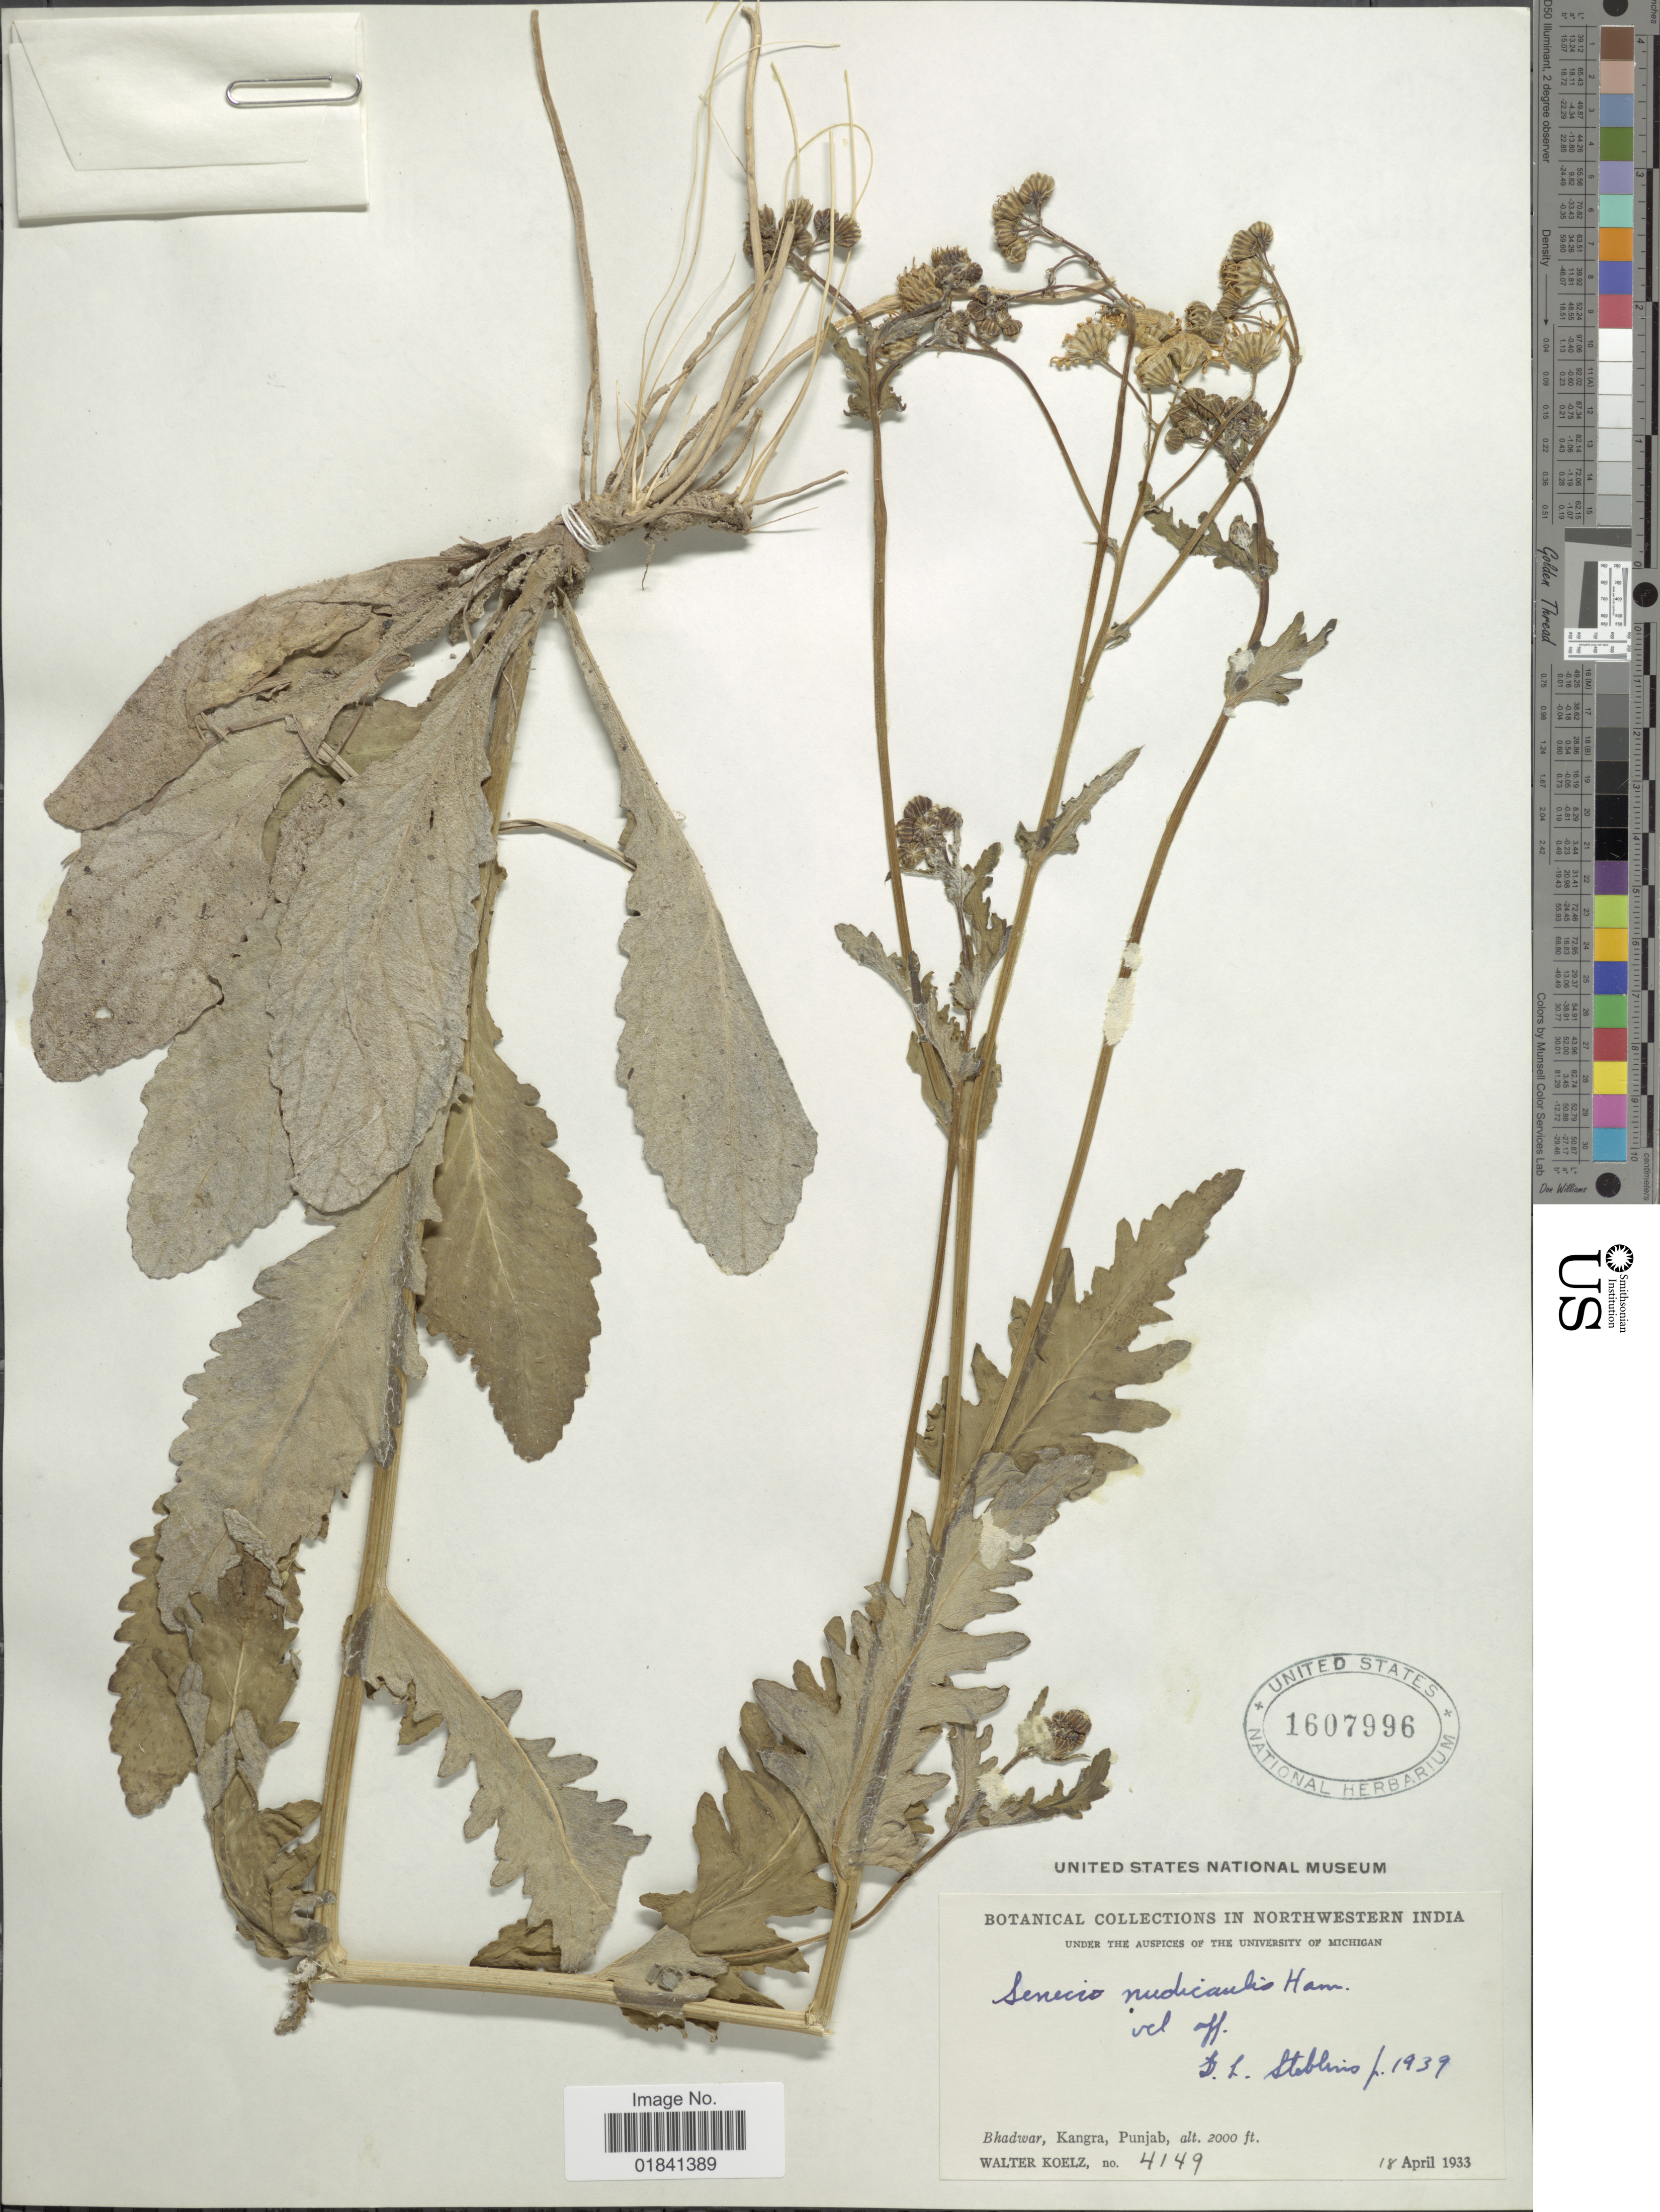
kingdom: Plantae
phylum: Tracheophyta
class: Magnoliopsida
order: Asterales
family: Asteraceae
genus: Senecio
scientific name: Senecio nudicaulis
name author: Buch.-Ham. ex D. Don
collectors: W. N. Koelz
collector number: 4149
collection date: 1933-04-18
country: India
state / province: Himachal Pradesh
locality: Bhadwar, Kangra, Northwestern India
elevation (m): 610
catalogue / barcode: US 1607996